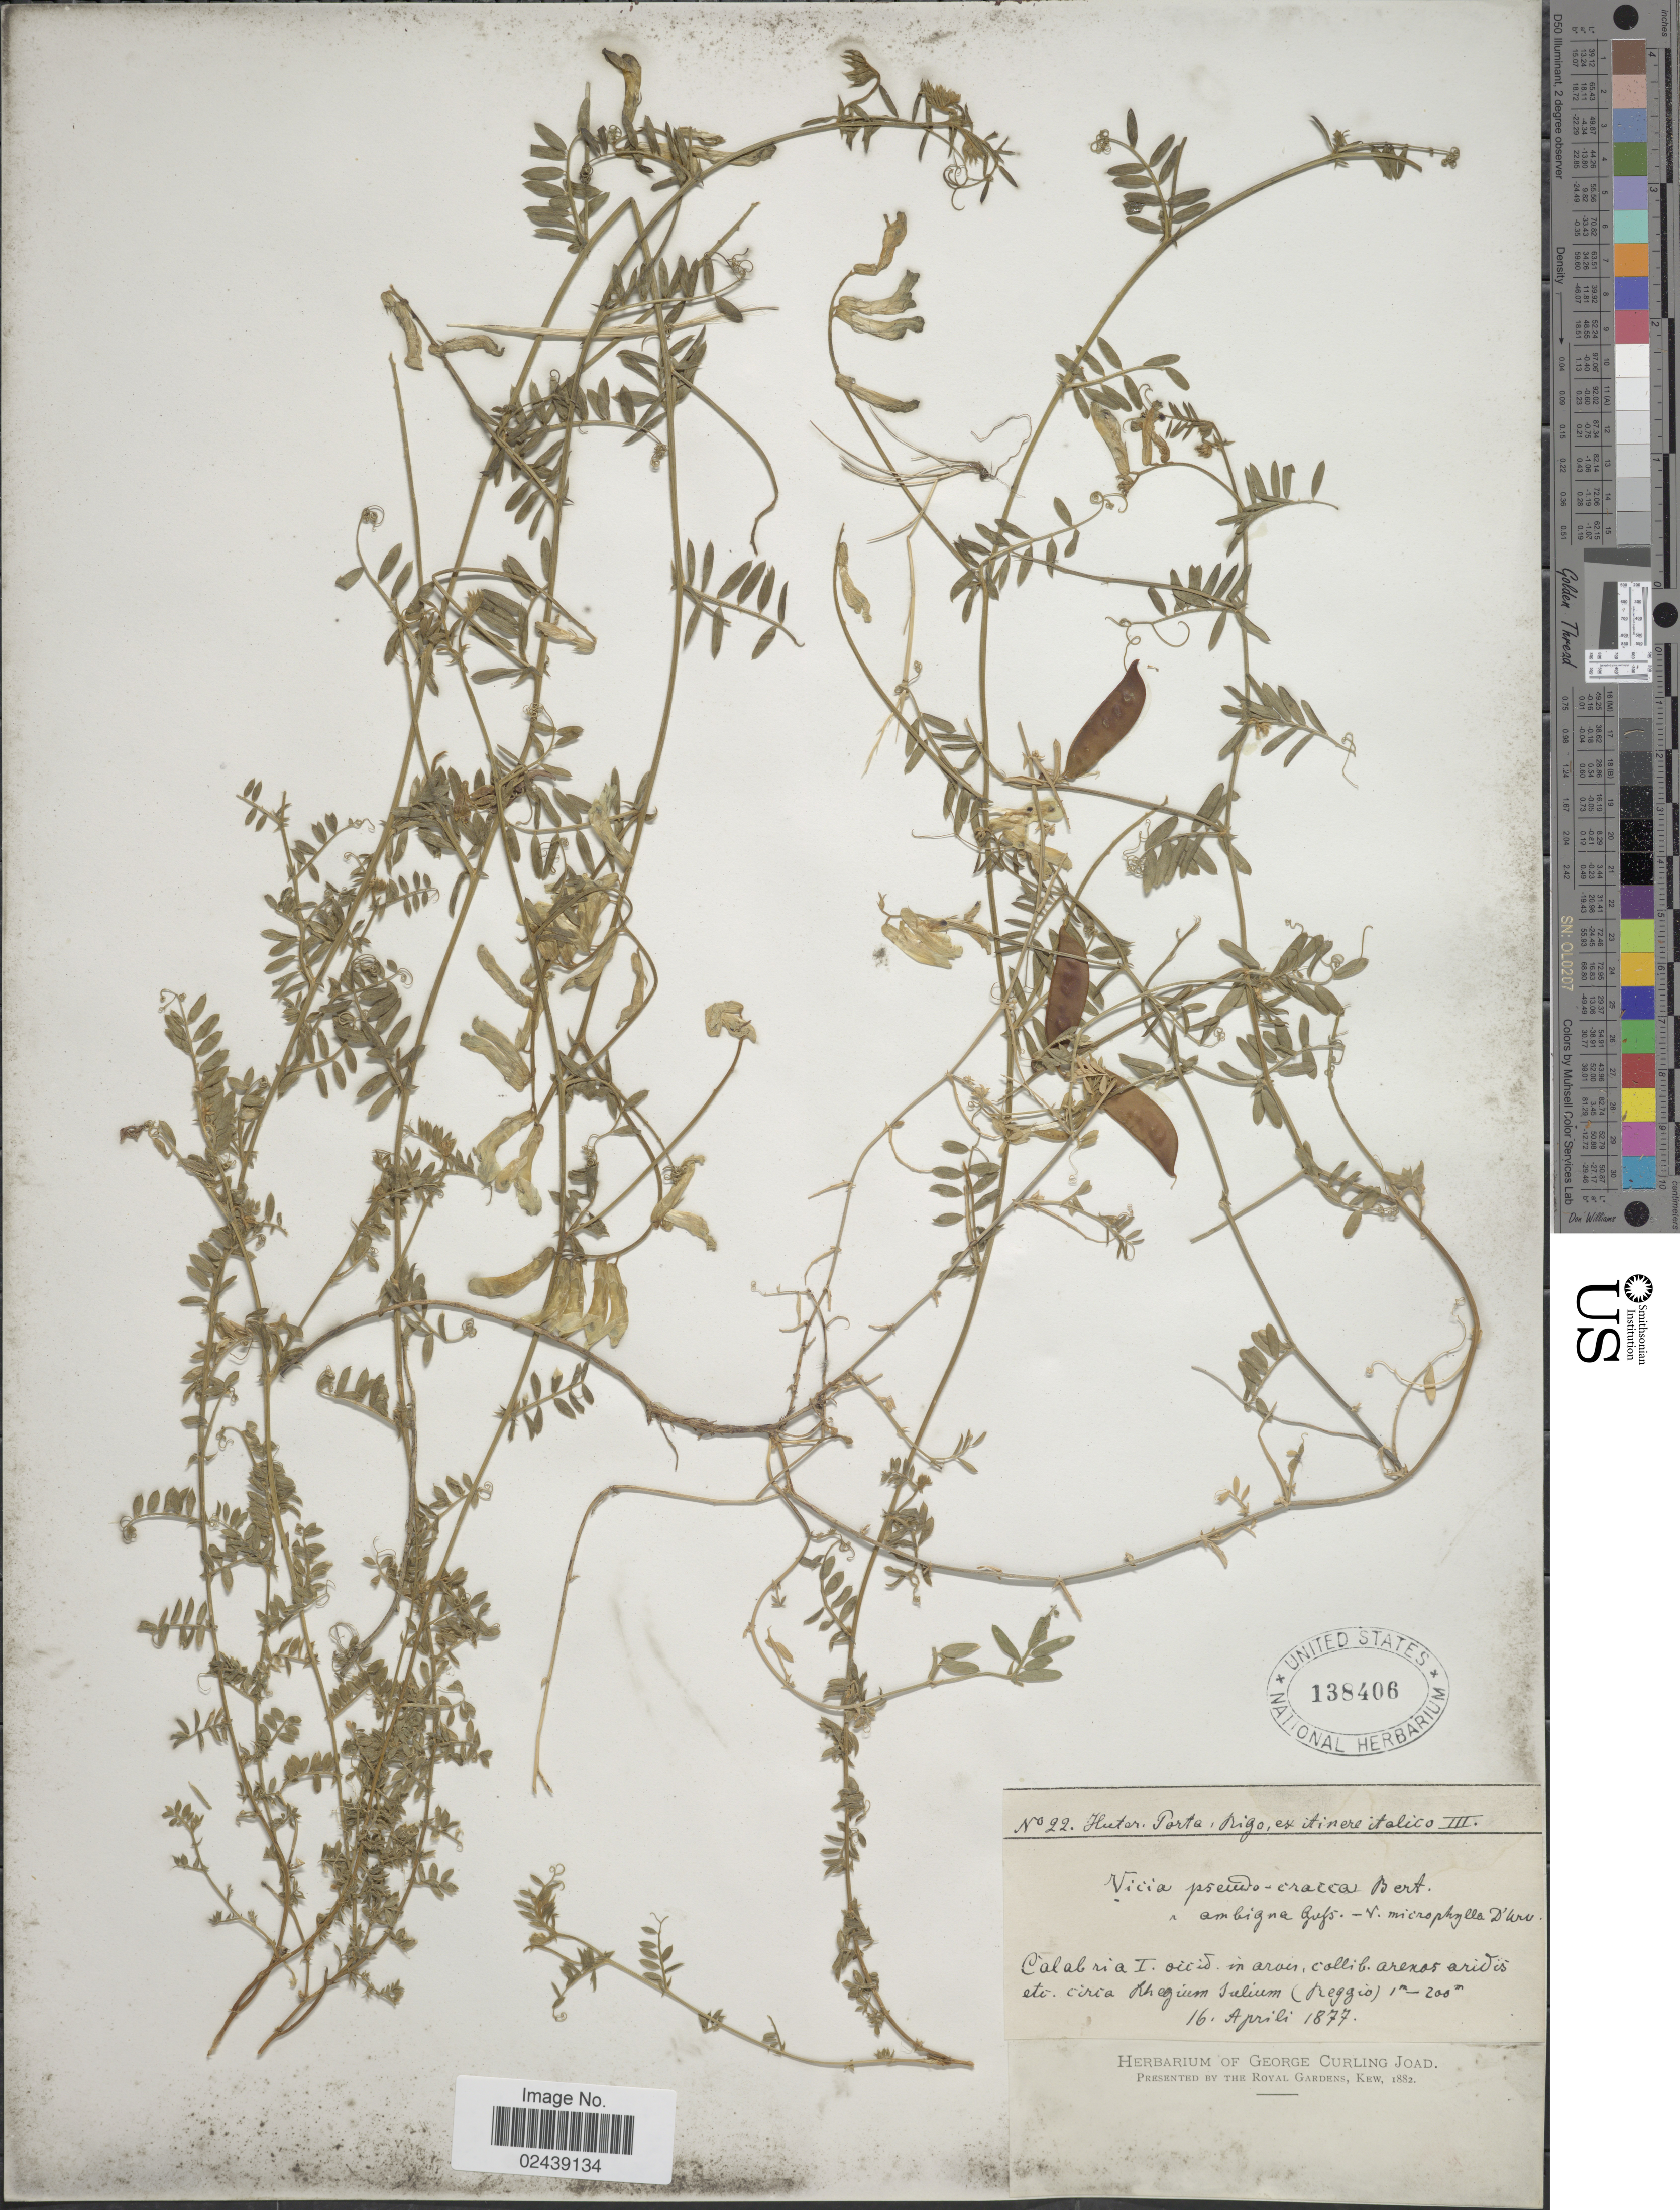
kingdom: Plantae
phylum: Tracheophyta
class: Magnoliopsida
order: Fabales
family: Fabaceae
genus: Vicia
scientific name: Vicia pseudocracca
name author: Bertol.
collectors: ex herb. George Curling Joad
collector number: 22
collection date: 1877-04-16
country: Italy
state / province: Calabria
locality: In arvis, collib, arenos aridis etc. ciria legium Suliam (Reggio)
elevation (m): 100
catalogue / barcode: US 138406